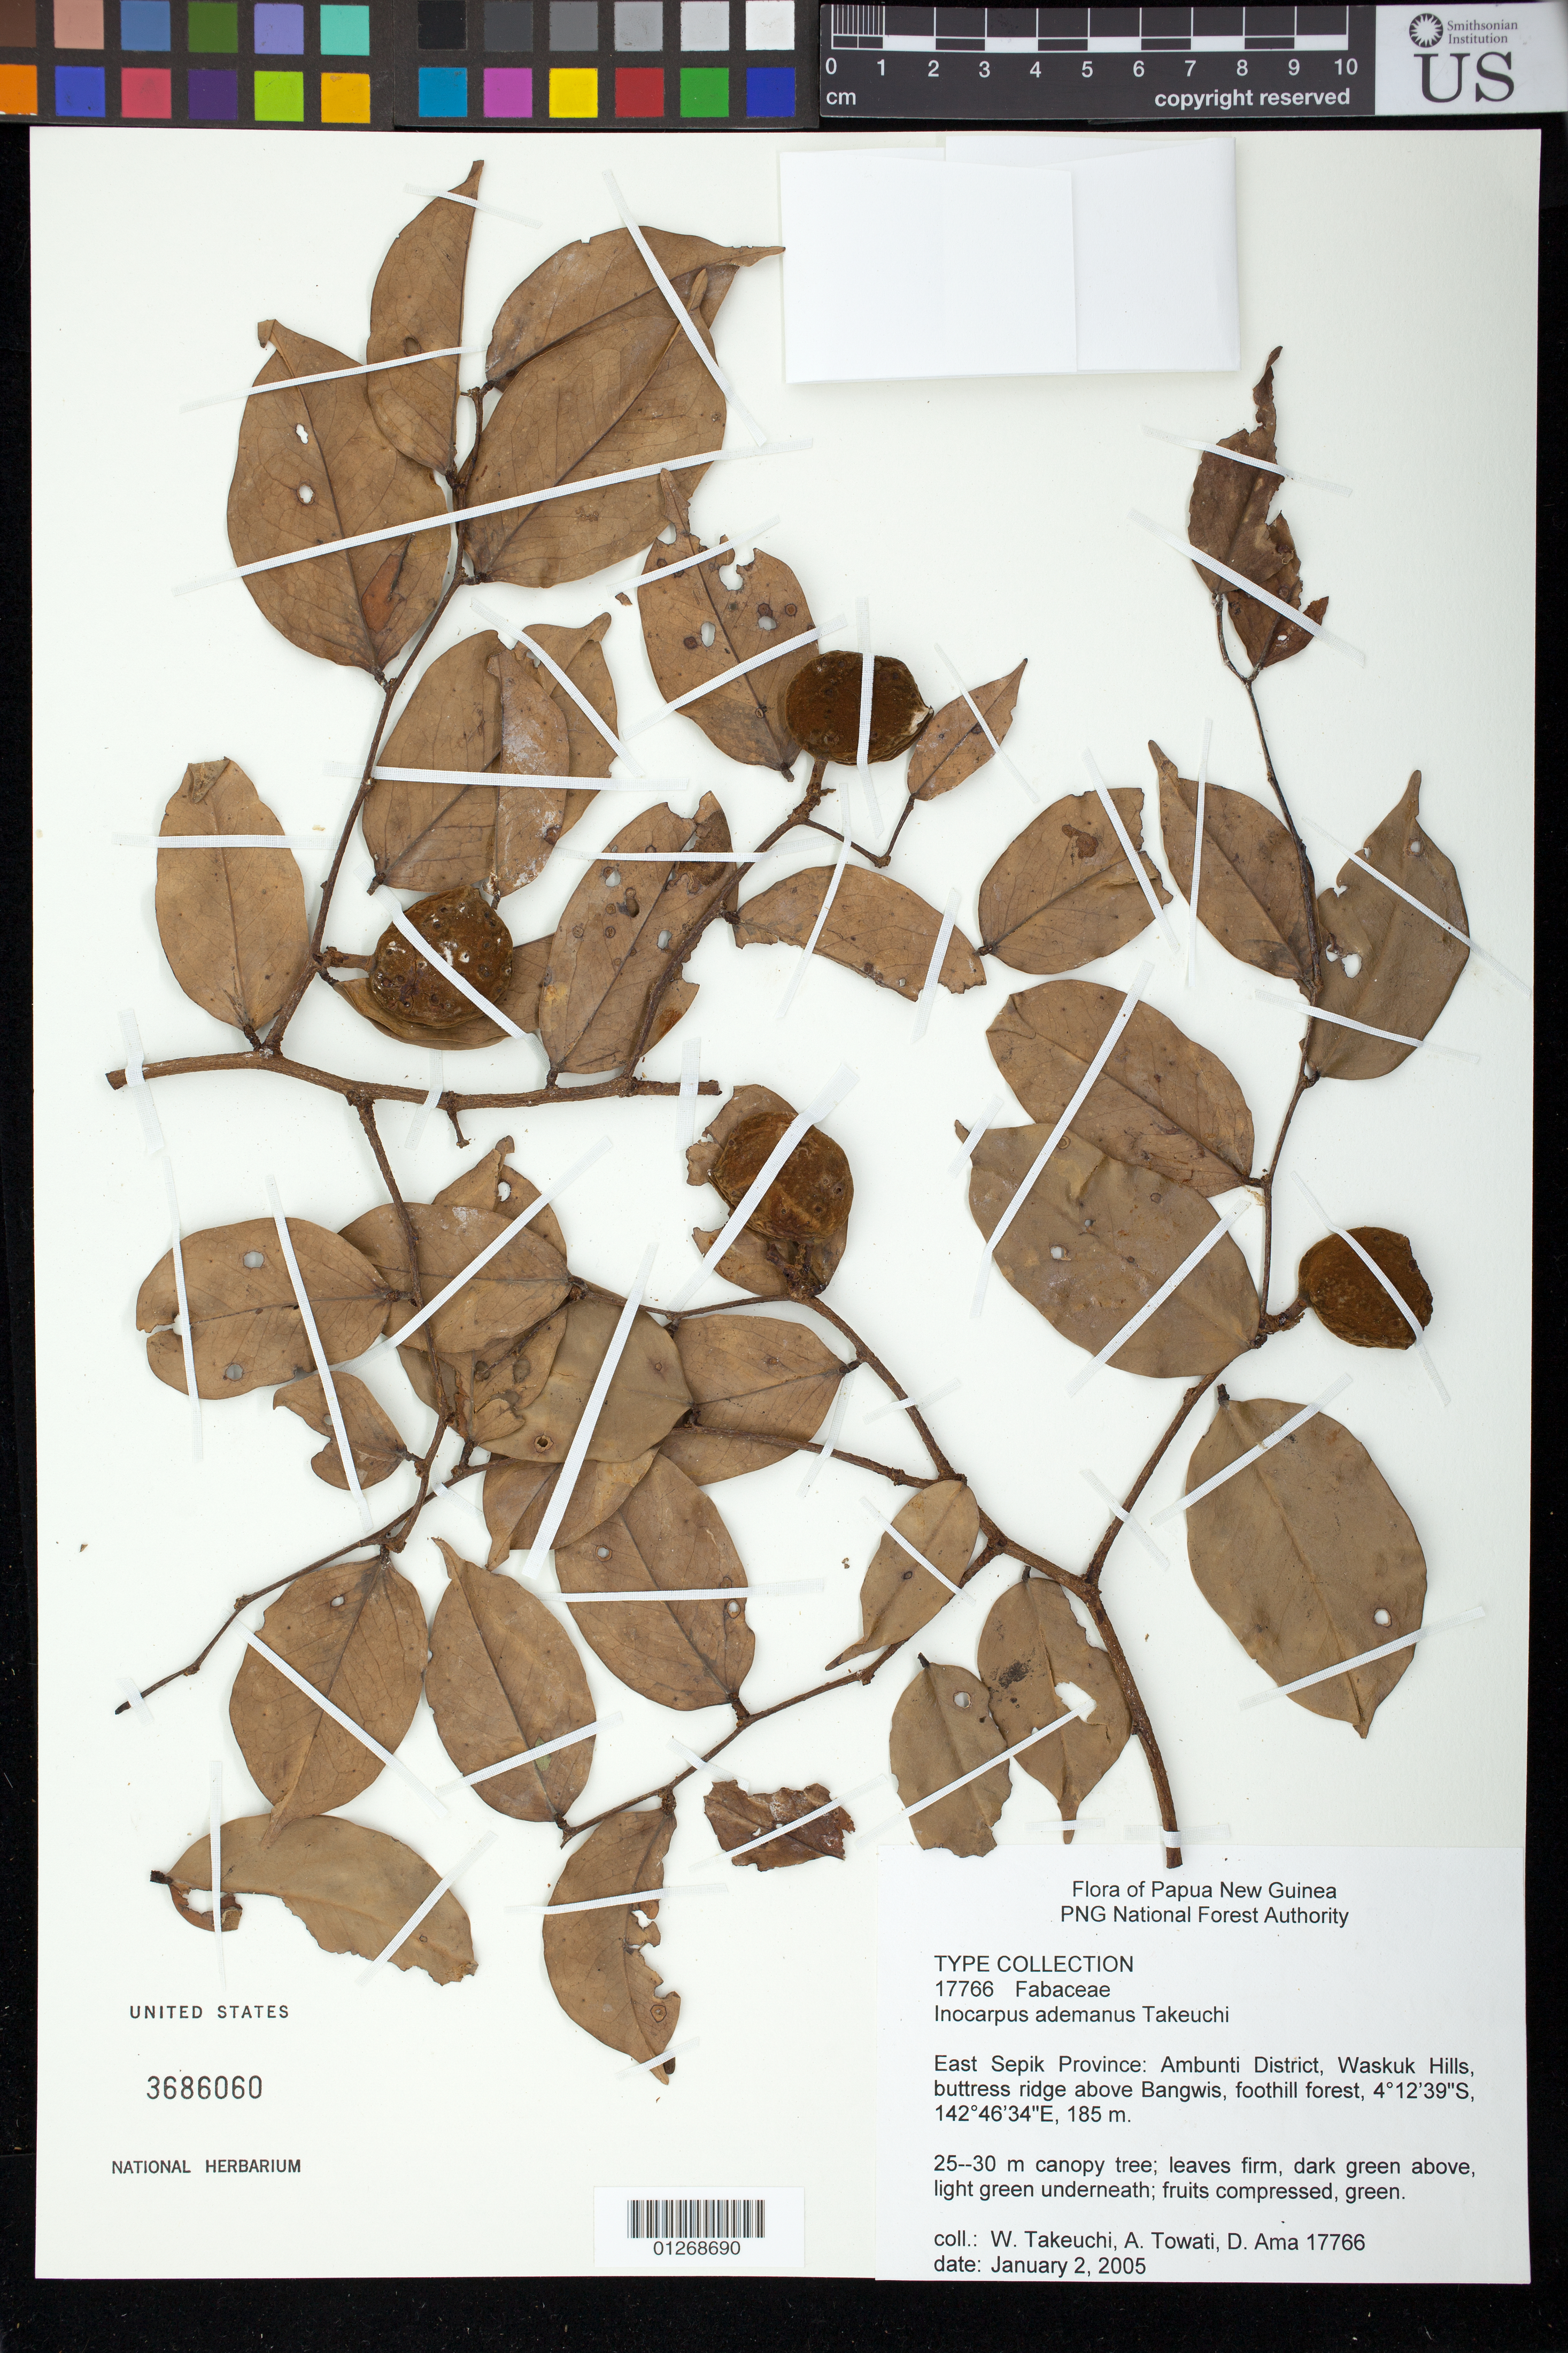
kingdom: Plantae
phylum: Tracheophyta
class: Magnoliopsida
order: Fabales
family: Fabaceae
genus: Inocarpus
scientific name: Inocarpus ademanus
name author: W.N. Takeuchi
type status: Isotype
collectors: W. N. Takeuchi, A. Towati & D. Ama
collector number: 17766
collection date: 2005-01-02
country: Papua New Guinea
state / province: East Sepik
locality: East Sepik Province: Ambunti District, Waskuk Hills, buttress ridge above Bangwis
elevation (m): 185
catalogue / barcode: US 3686060